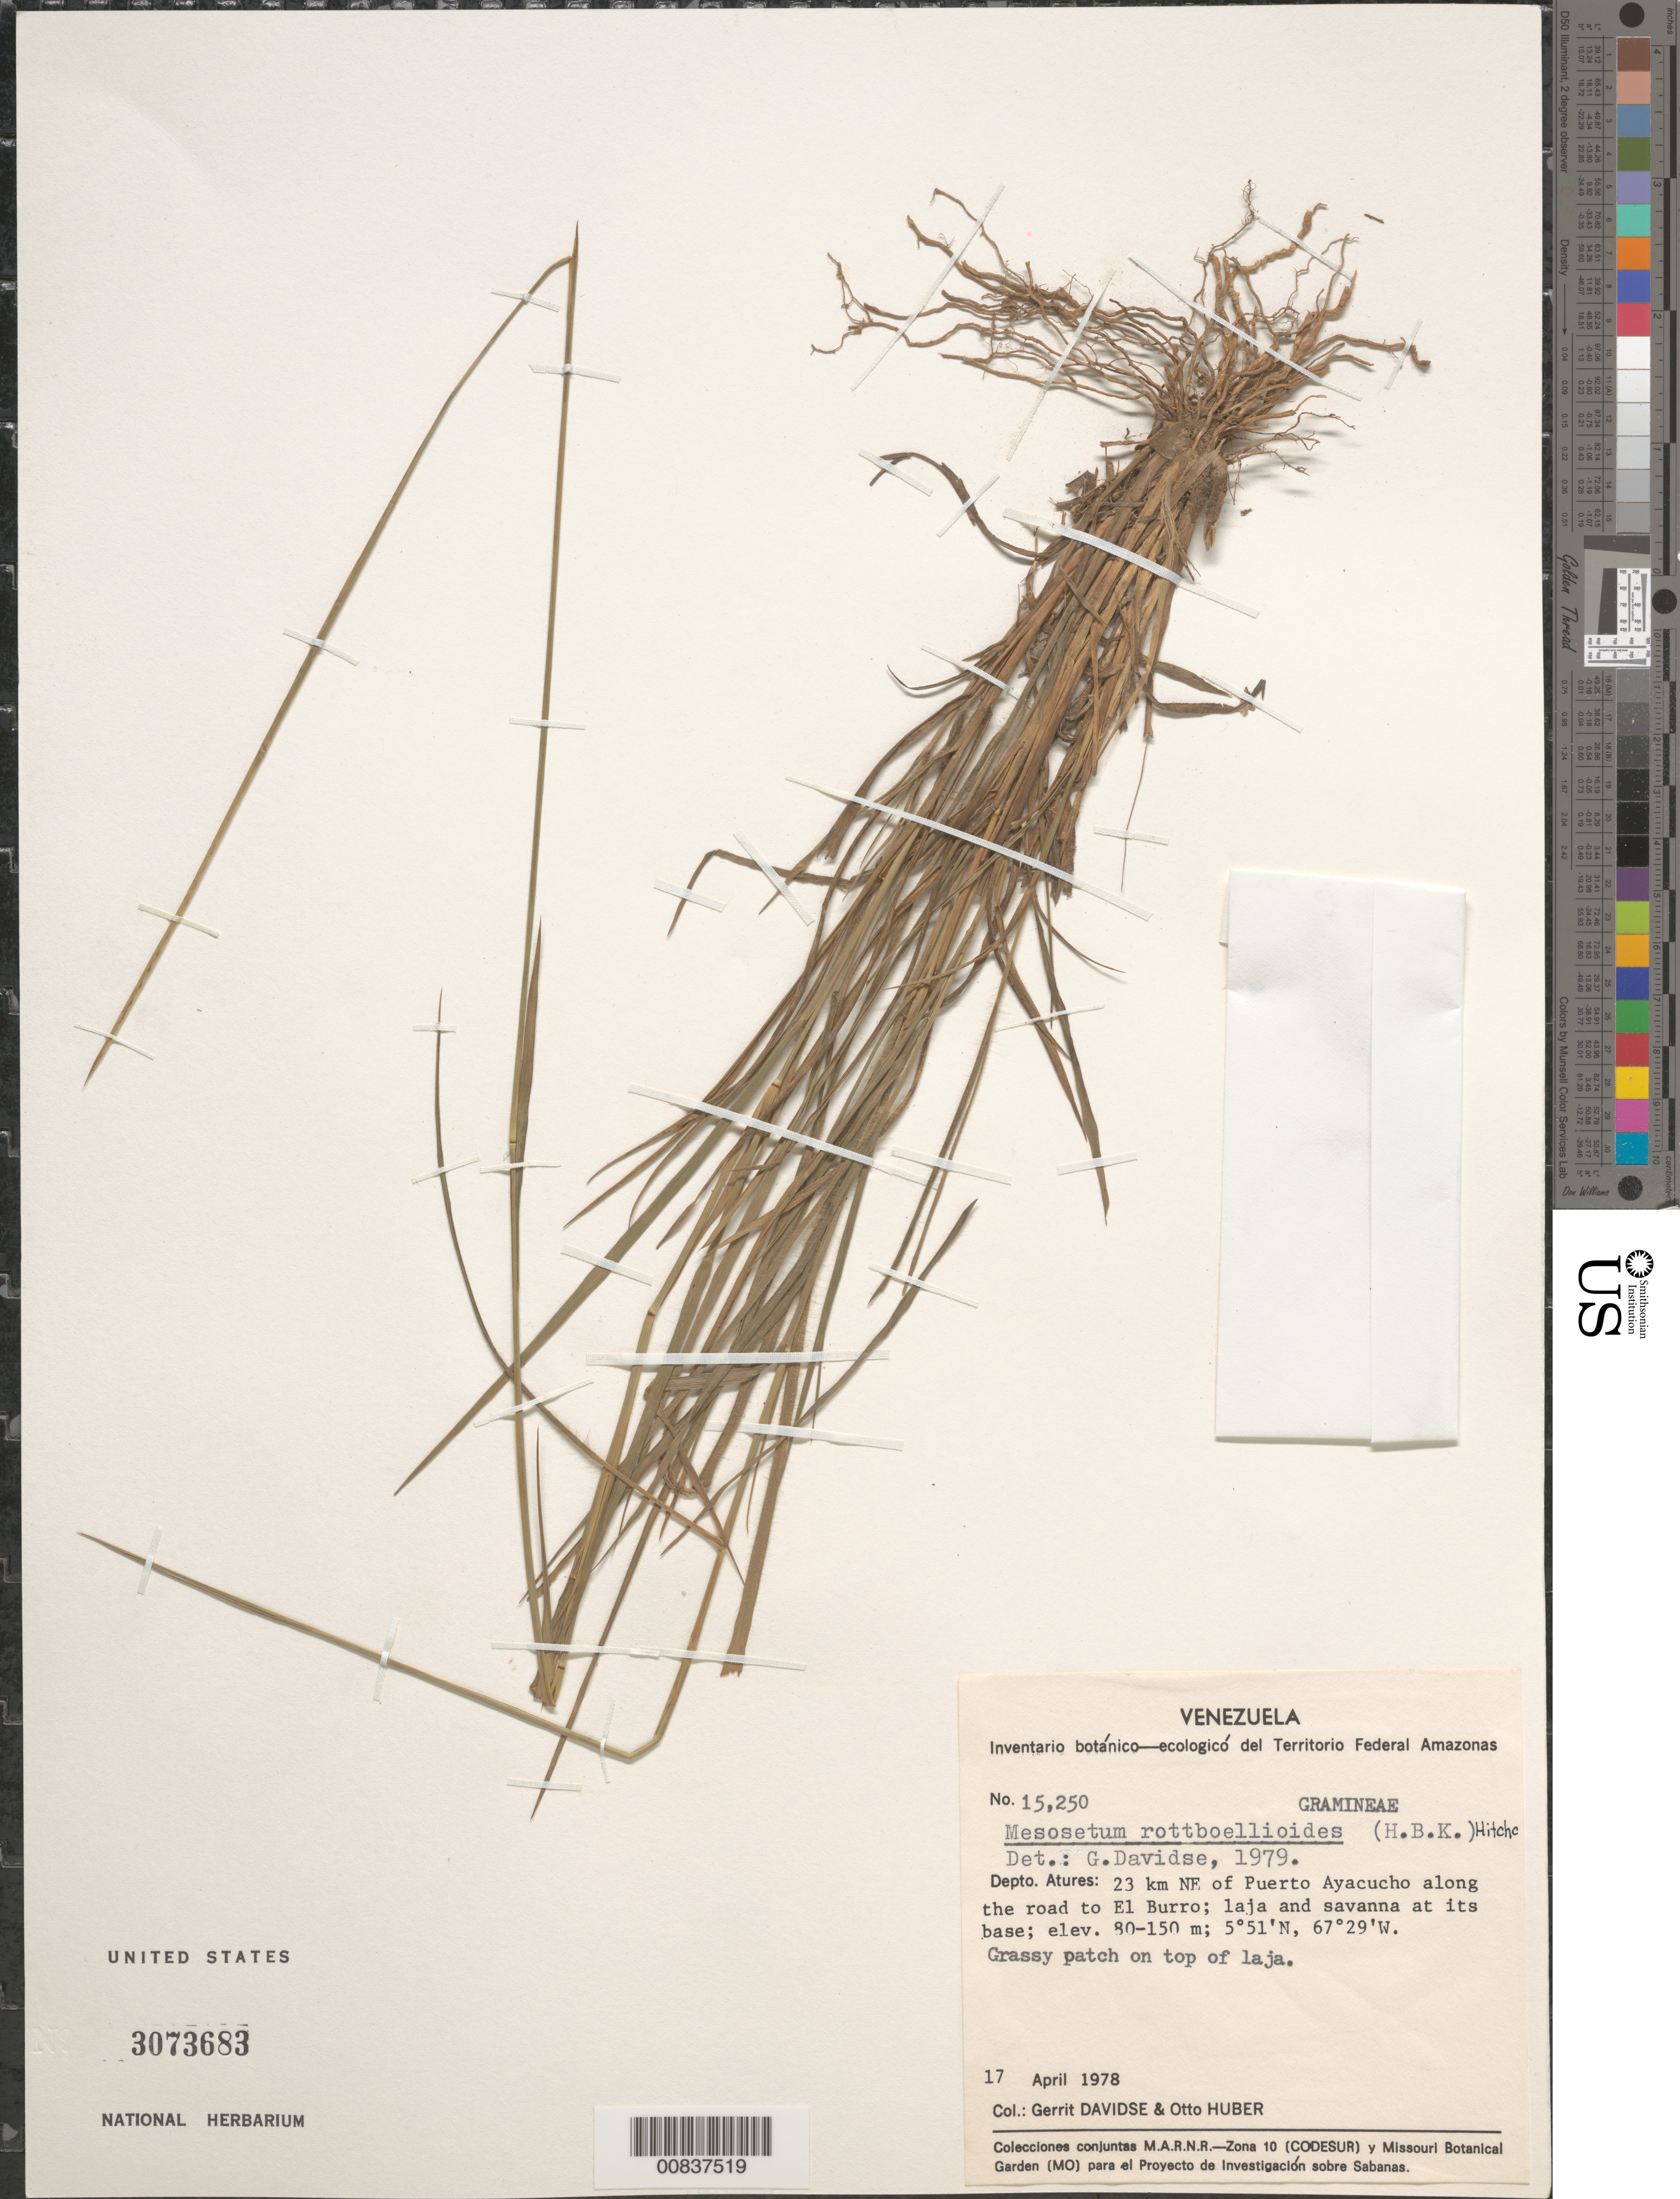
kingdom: Plantae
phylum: Tracheophyta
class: Liliopsida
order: Poales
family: Poaceae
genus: Mesosetum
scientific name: Mesosetum rottboellioides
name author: (Kunth) Hitchc.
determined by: Davidse, Gerrit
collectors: G. Davidse & O. Huber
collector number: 15250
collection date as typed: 17-Apr-78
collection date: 1978-04-17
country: Venezuela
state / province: Amazonas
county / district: Atures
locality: Puerto Ayacucho, 23 km NE of, on road to El Burro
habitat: Grassy patch on top of laja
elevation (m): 80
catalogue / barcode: US 3073683